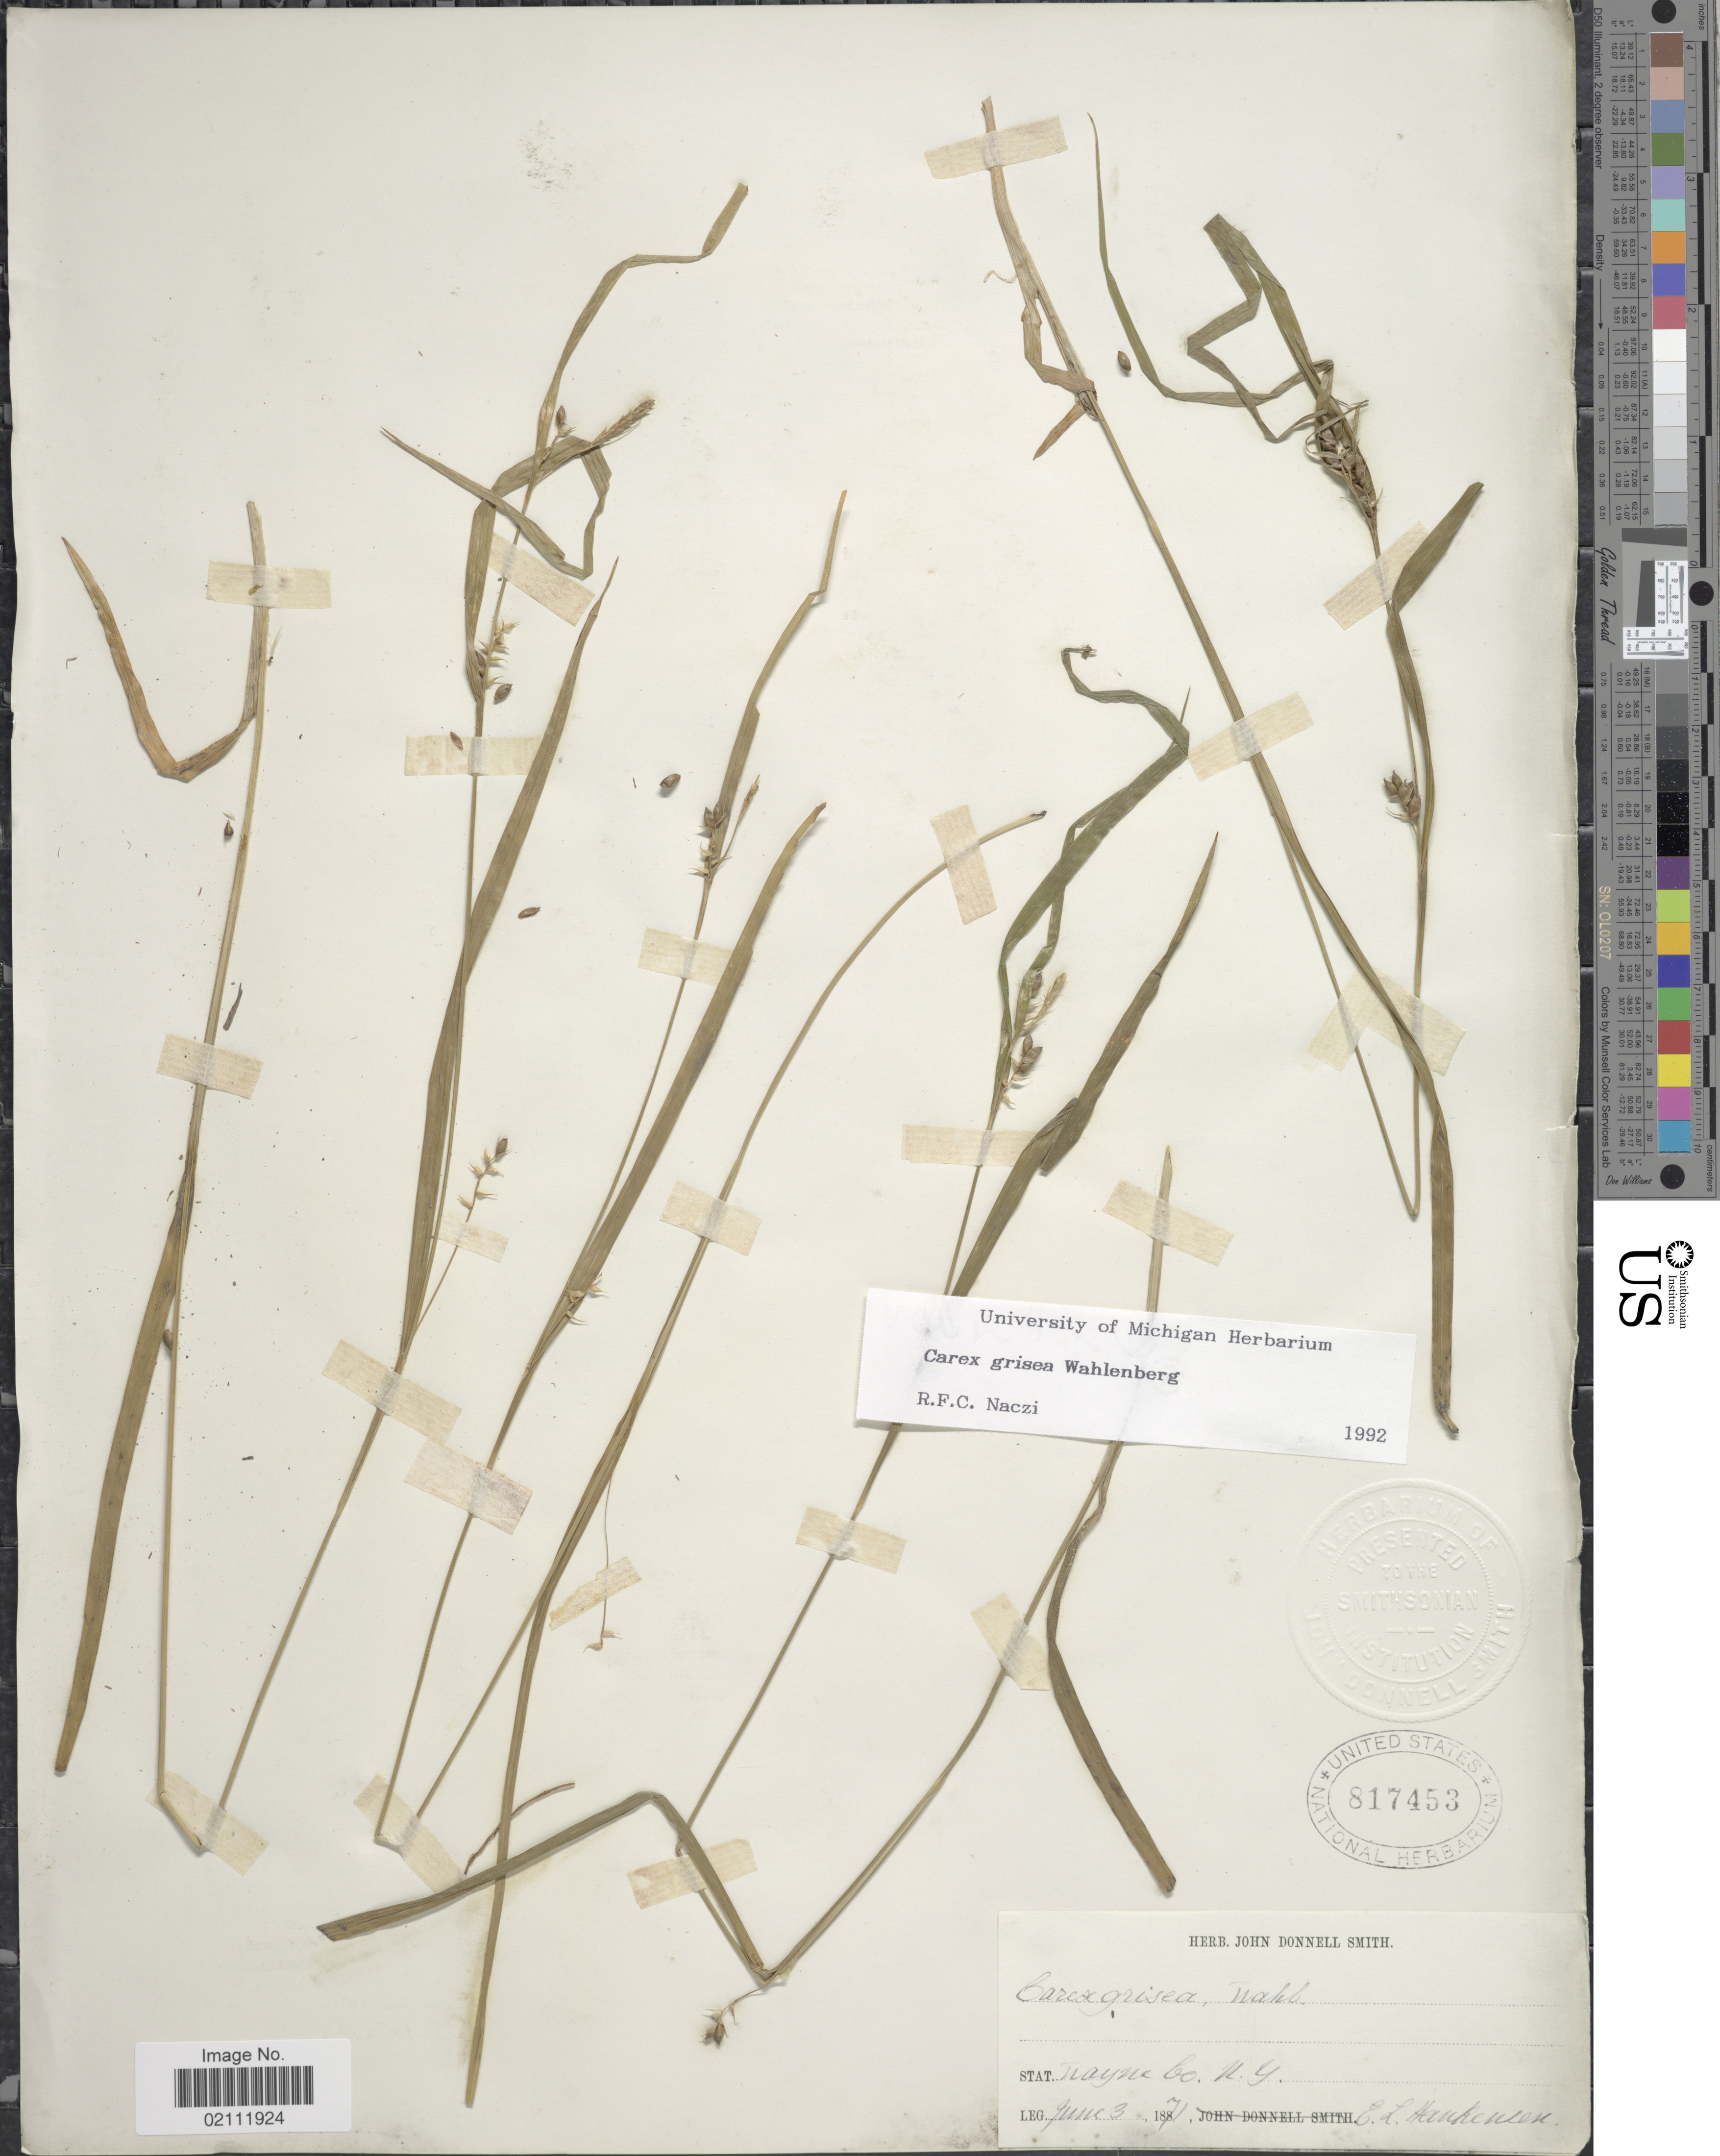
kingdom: Plantae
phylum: Tracheophyta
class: Liliopsida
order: Poales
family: Cyperaceae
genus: Carex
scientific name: Carex grisea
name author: Wahlenb.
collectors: E. Hankenson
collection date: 1871-06-03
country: United States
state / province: New York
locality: Wayne Co.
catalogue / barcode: US 817453